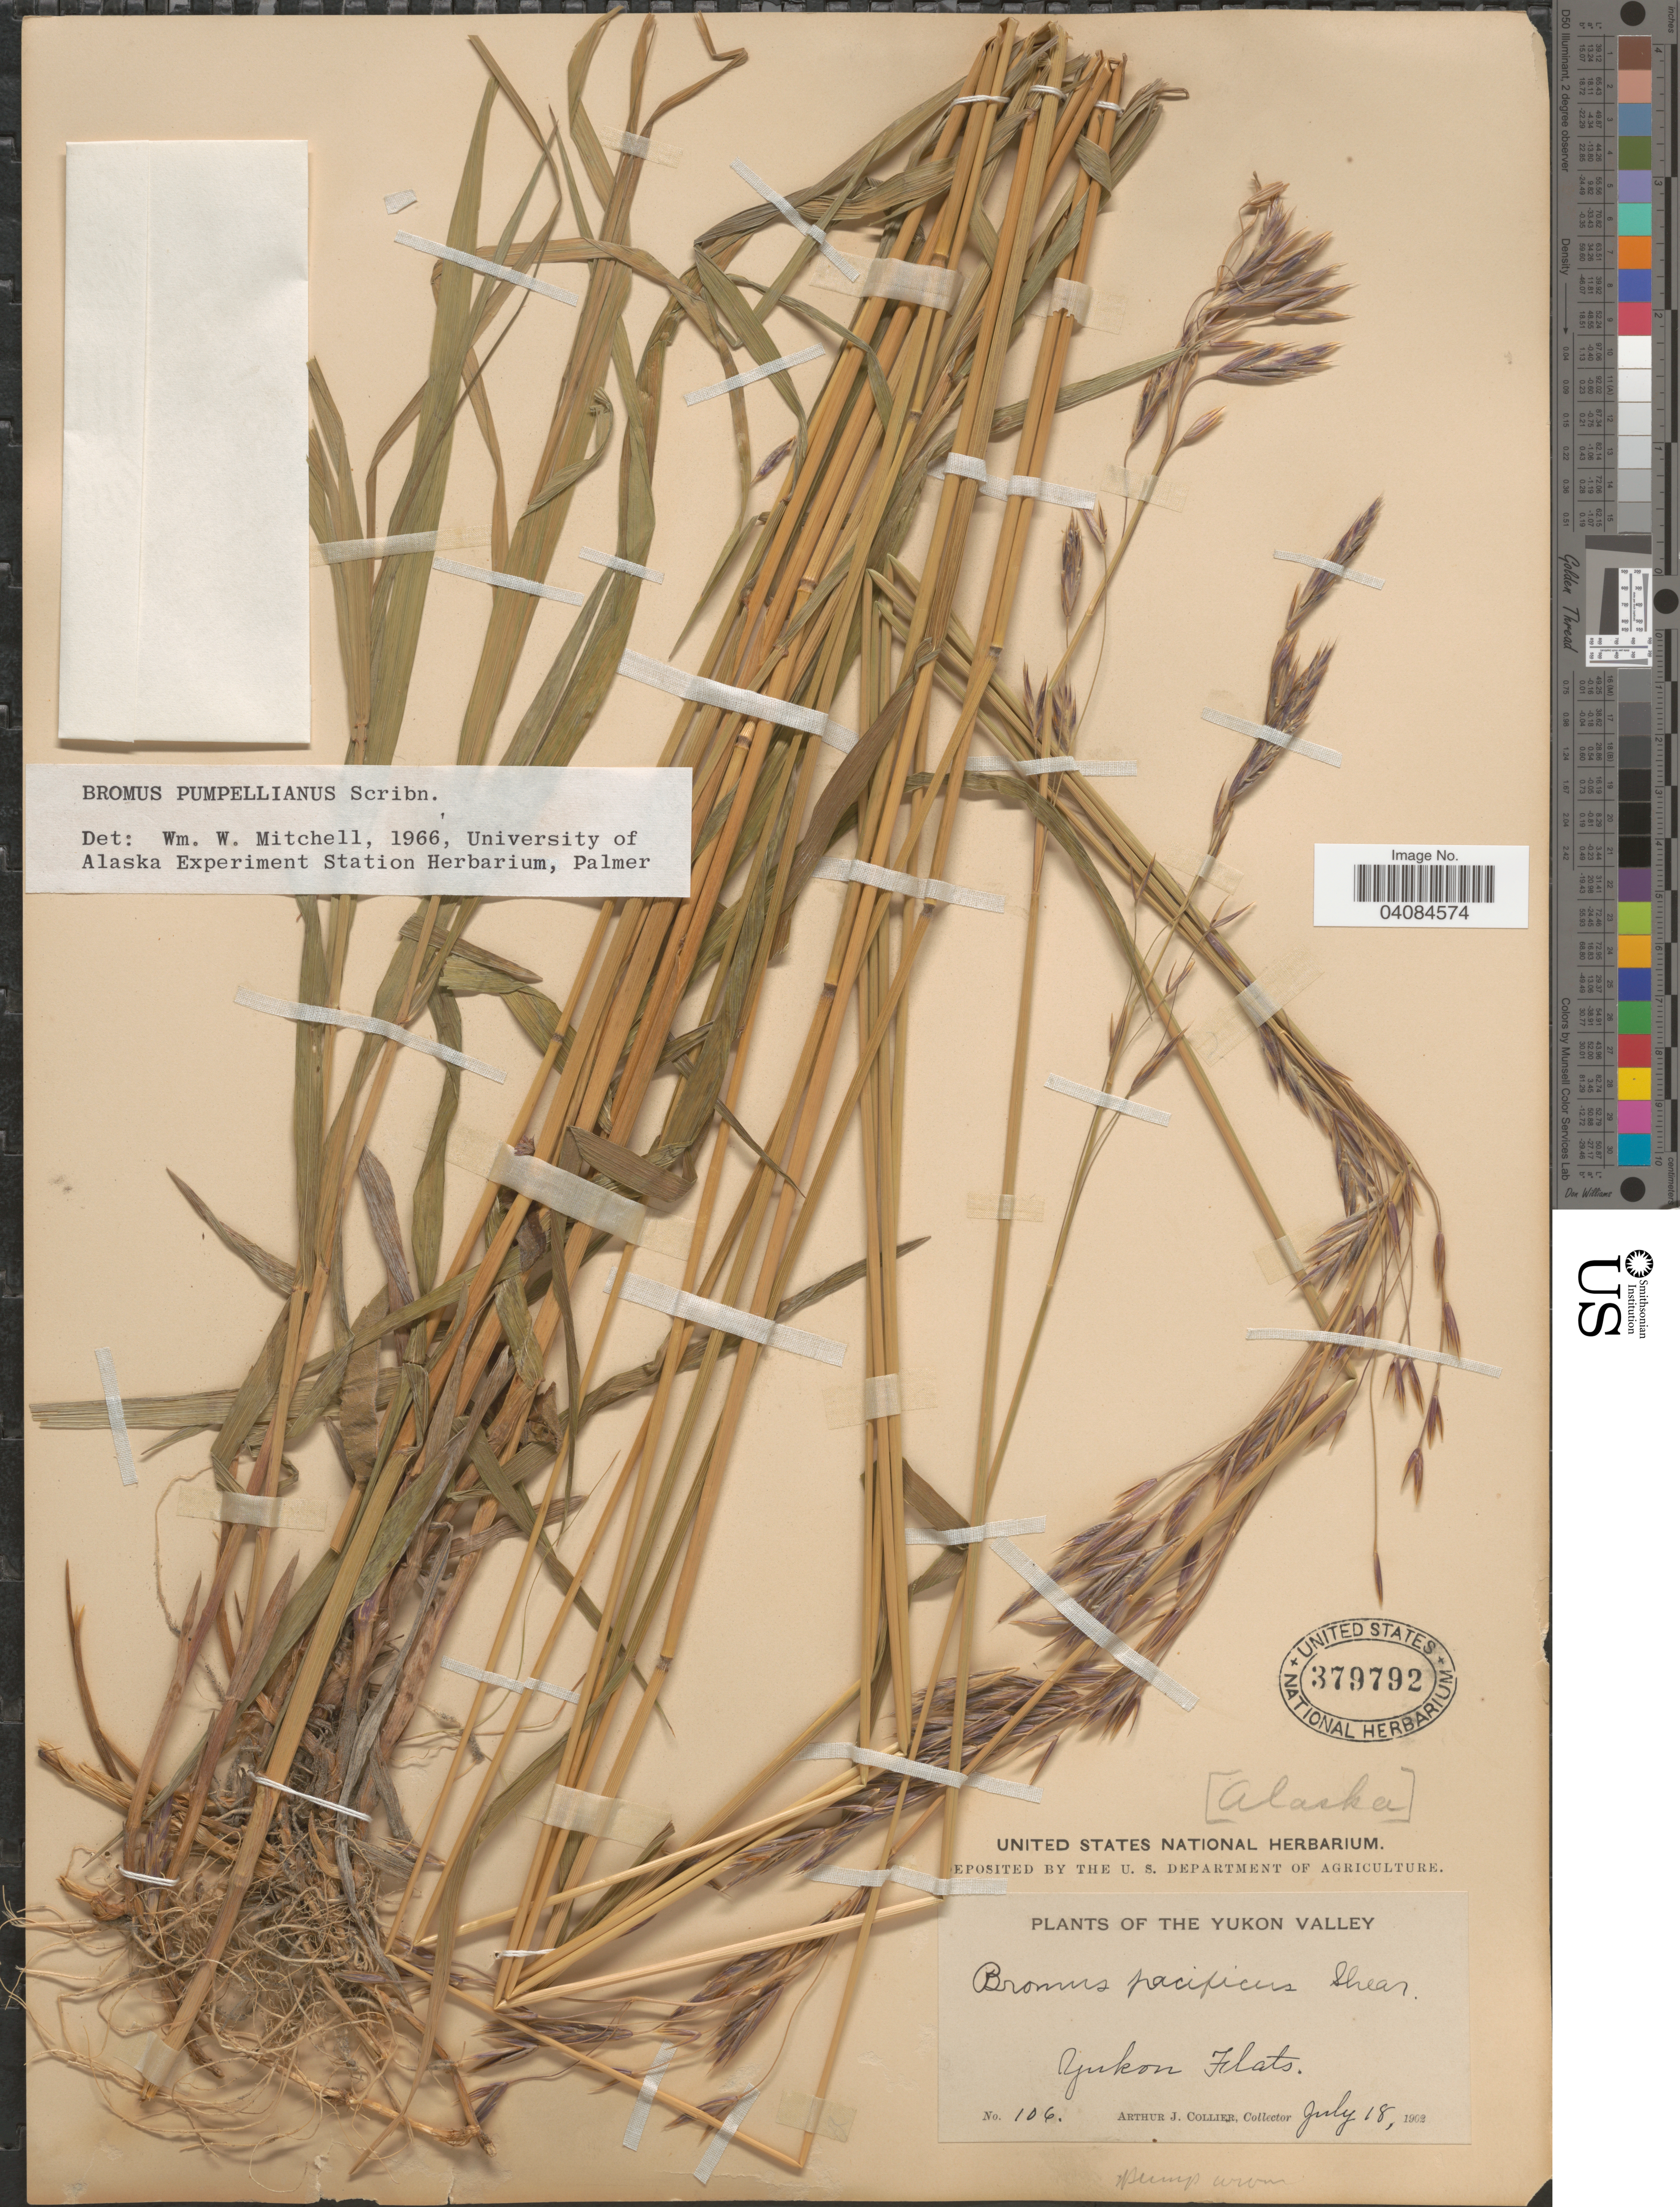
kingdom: Plantae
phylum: Tracheophyta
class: Liliopsida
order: Poales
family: Poaceae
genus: Bromus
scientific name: Bromus pumpellianus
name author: Scribn.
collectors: A. Collier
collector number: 106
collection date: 1902-07-18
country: United States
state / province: Alaska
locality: The Yukon Valley. Yukon Flats.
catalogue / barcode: US 379792